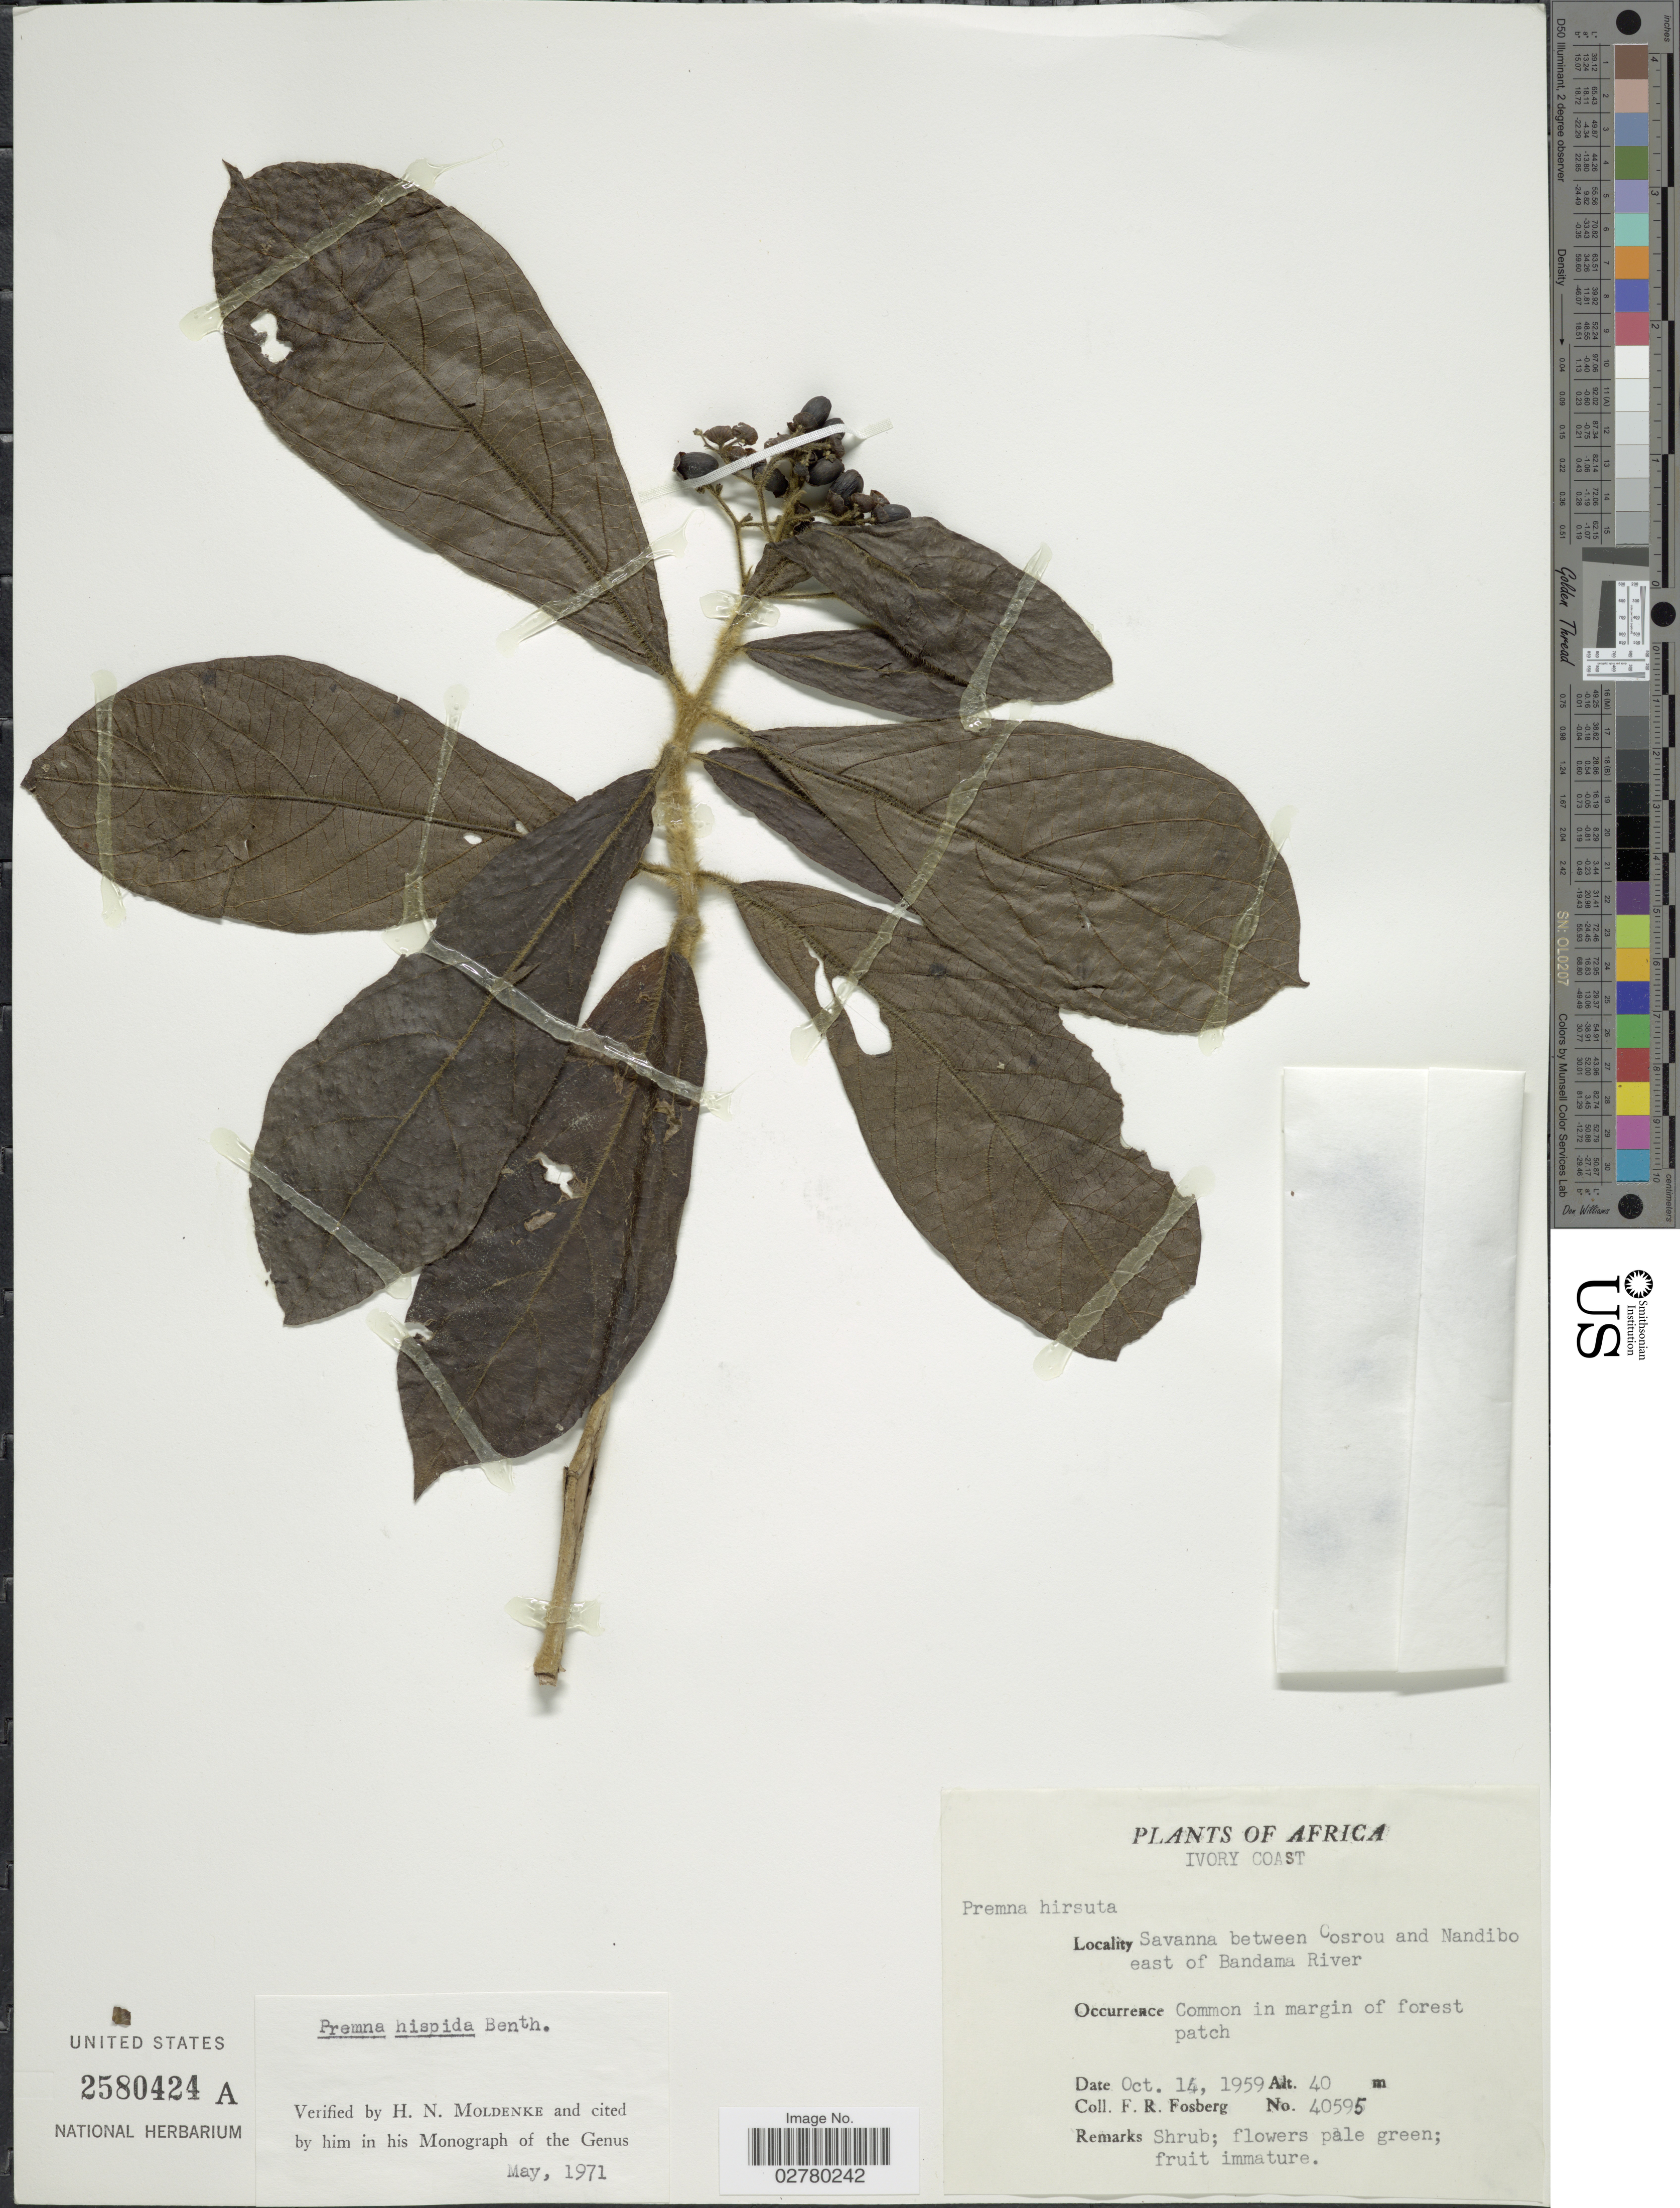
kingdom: Plantae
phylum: Tracheophyta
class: Magnoliopsida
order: Lamiales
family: Lamiaceae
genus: Premna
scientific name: Premna hispida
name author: Benth.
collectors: F. R. Fosberg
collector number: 40595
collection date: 1959-10-14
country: Ivory Coast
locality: Savanna between Cosrou and Nandibo east of Bandama River.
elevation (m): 40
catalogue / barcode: US 2580424A